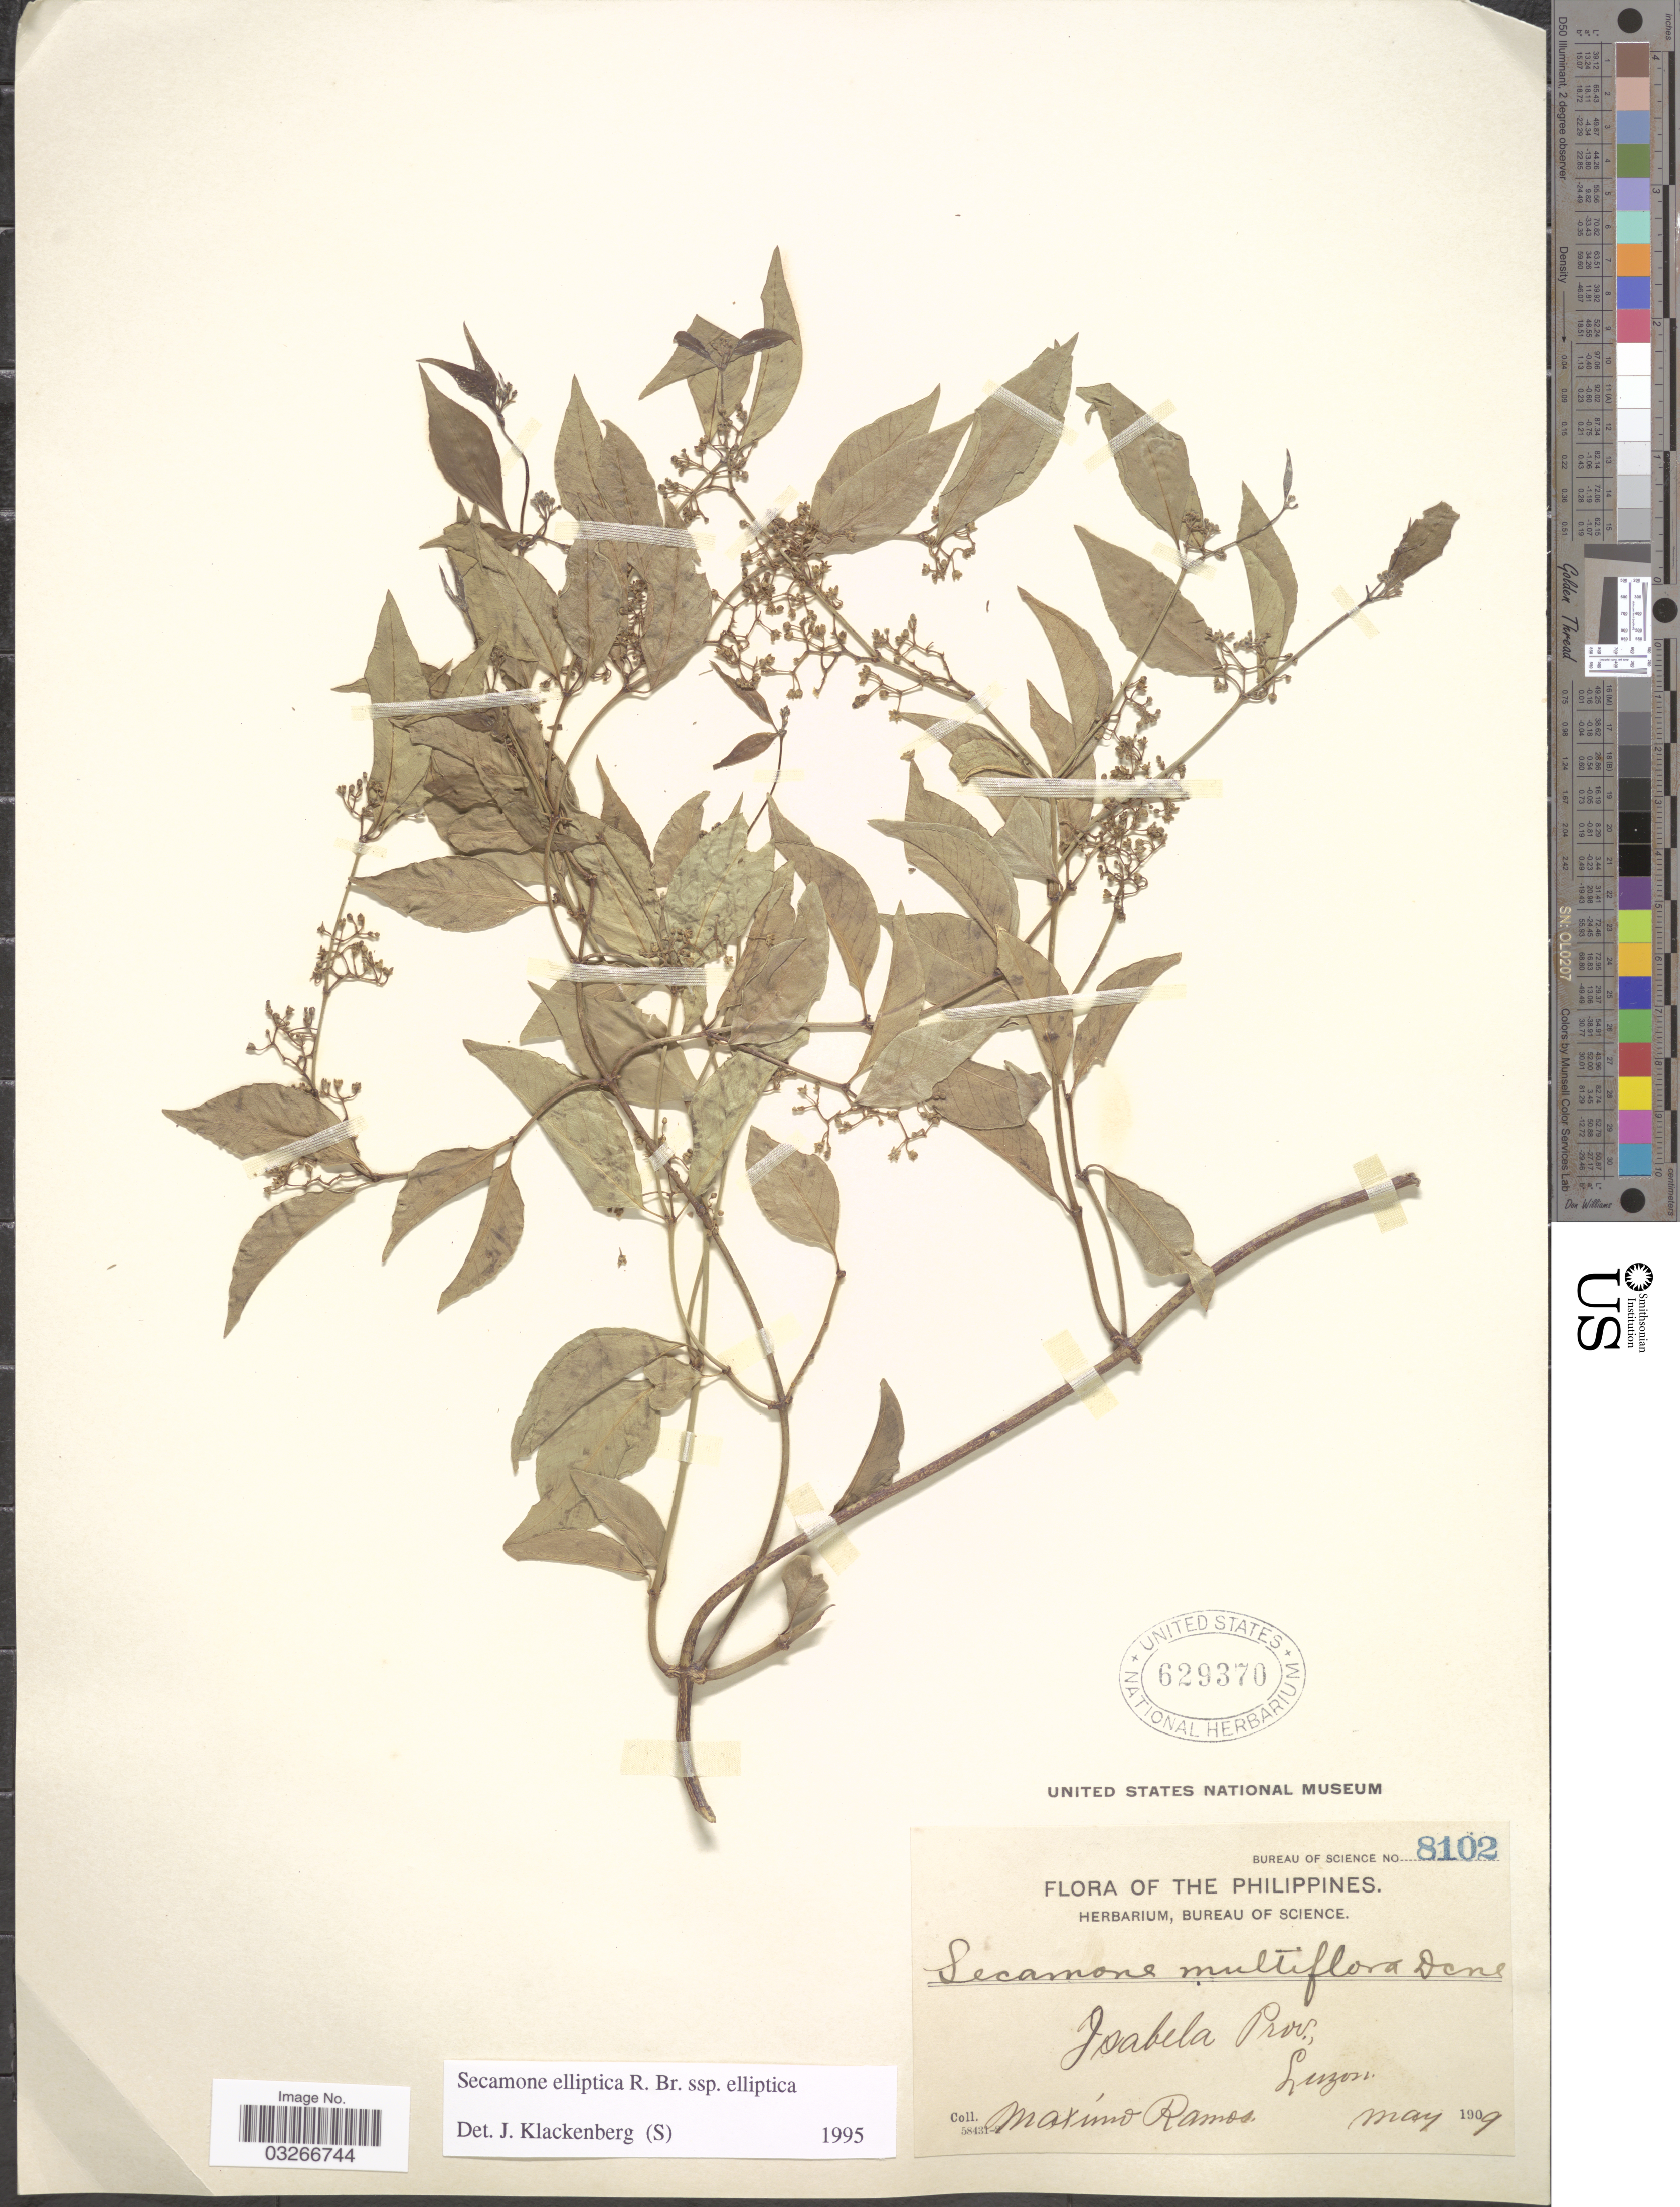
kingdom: Plantae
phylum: Tracheophyta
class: Magnoliopsida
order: Gentianales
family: Apocynaceae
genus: Secamone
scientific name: Secamone elliptica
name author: R. Br.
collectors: M. Ramos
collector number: Bureau of science 8102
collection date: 1909-05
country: Philippines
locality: Isabela Prov., Luzon.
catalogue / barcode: US 629370